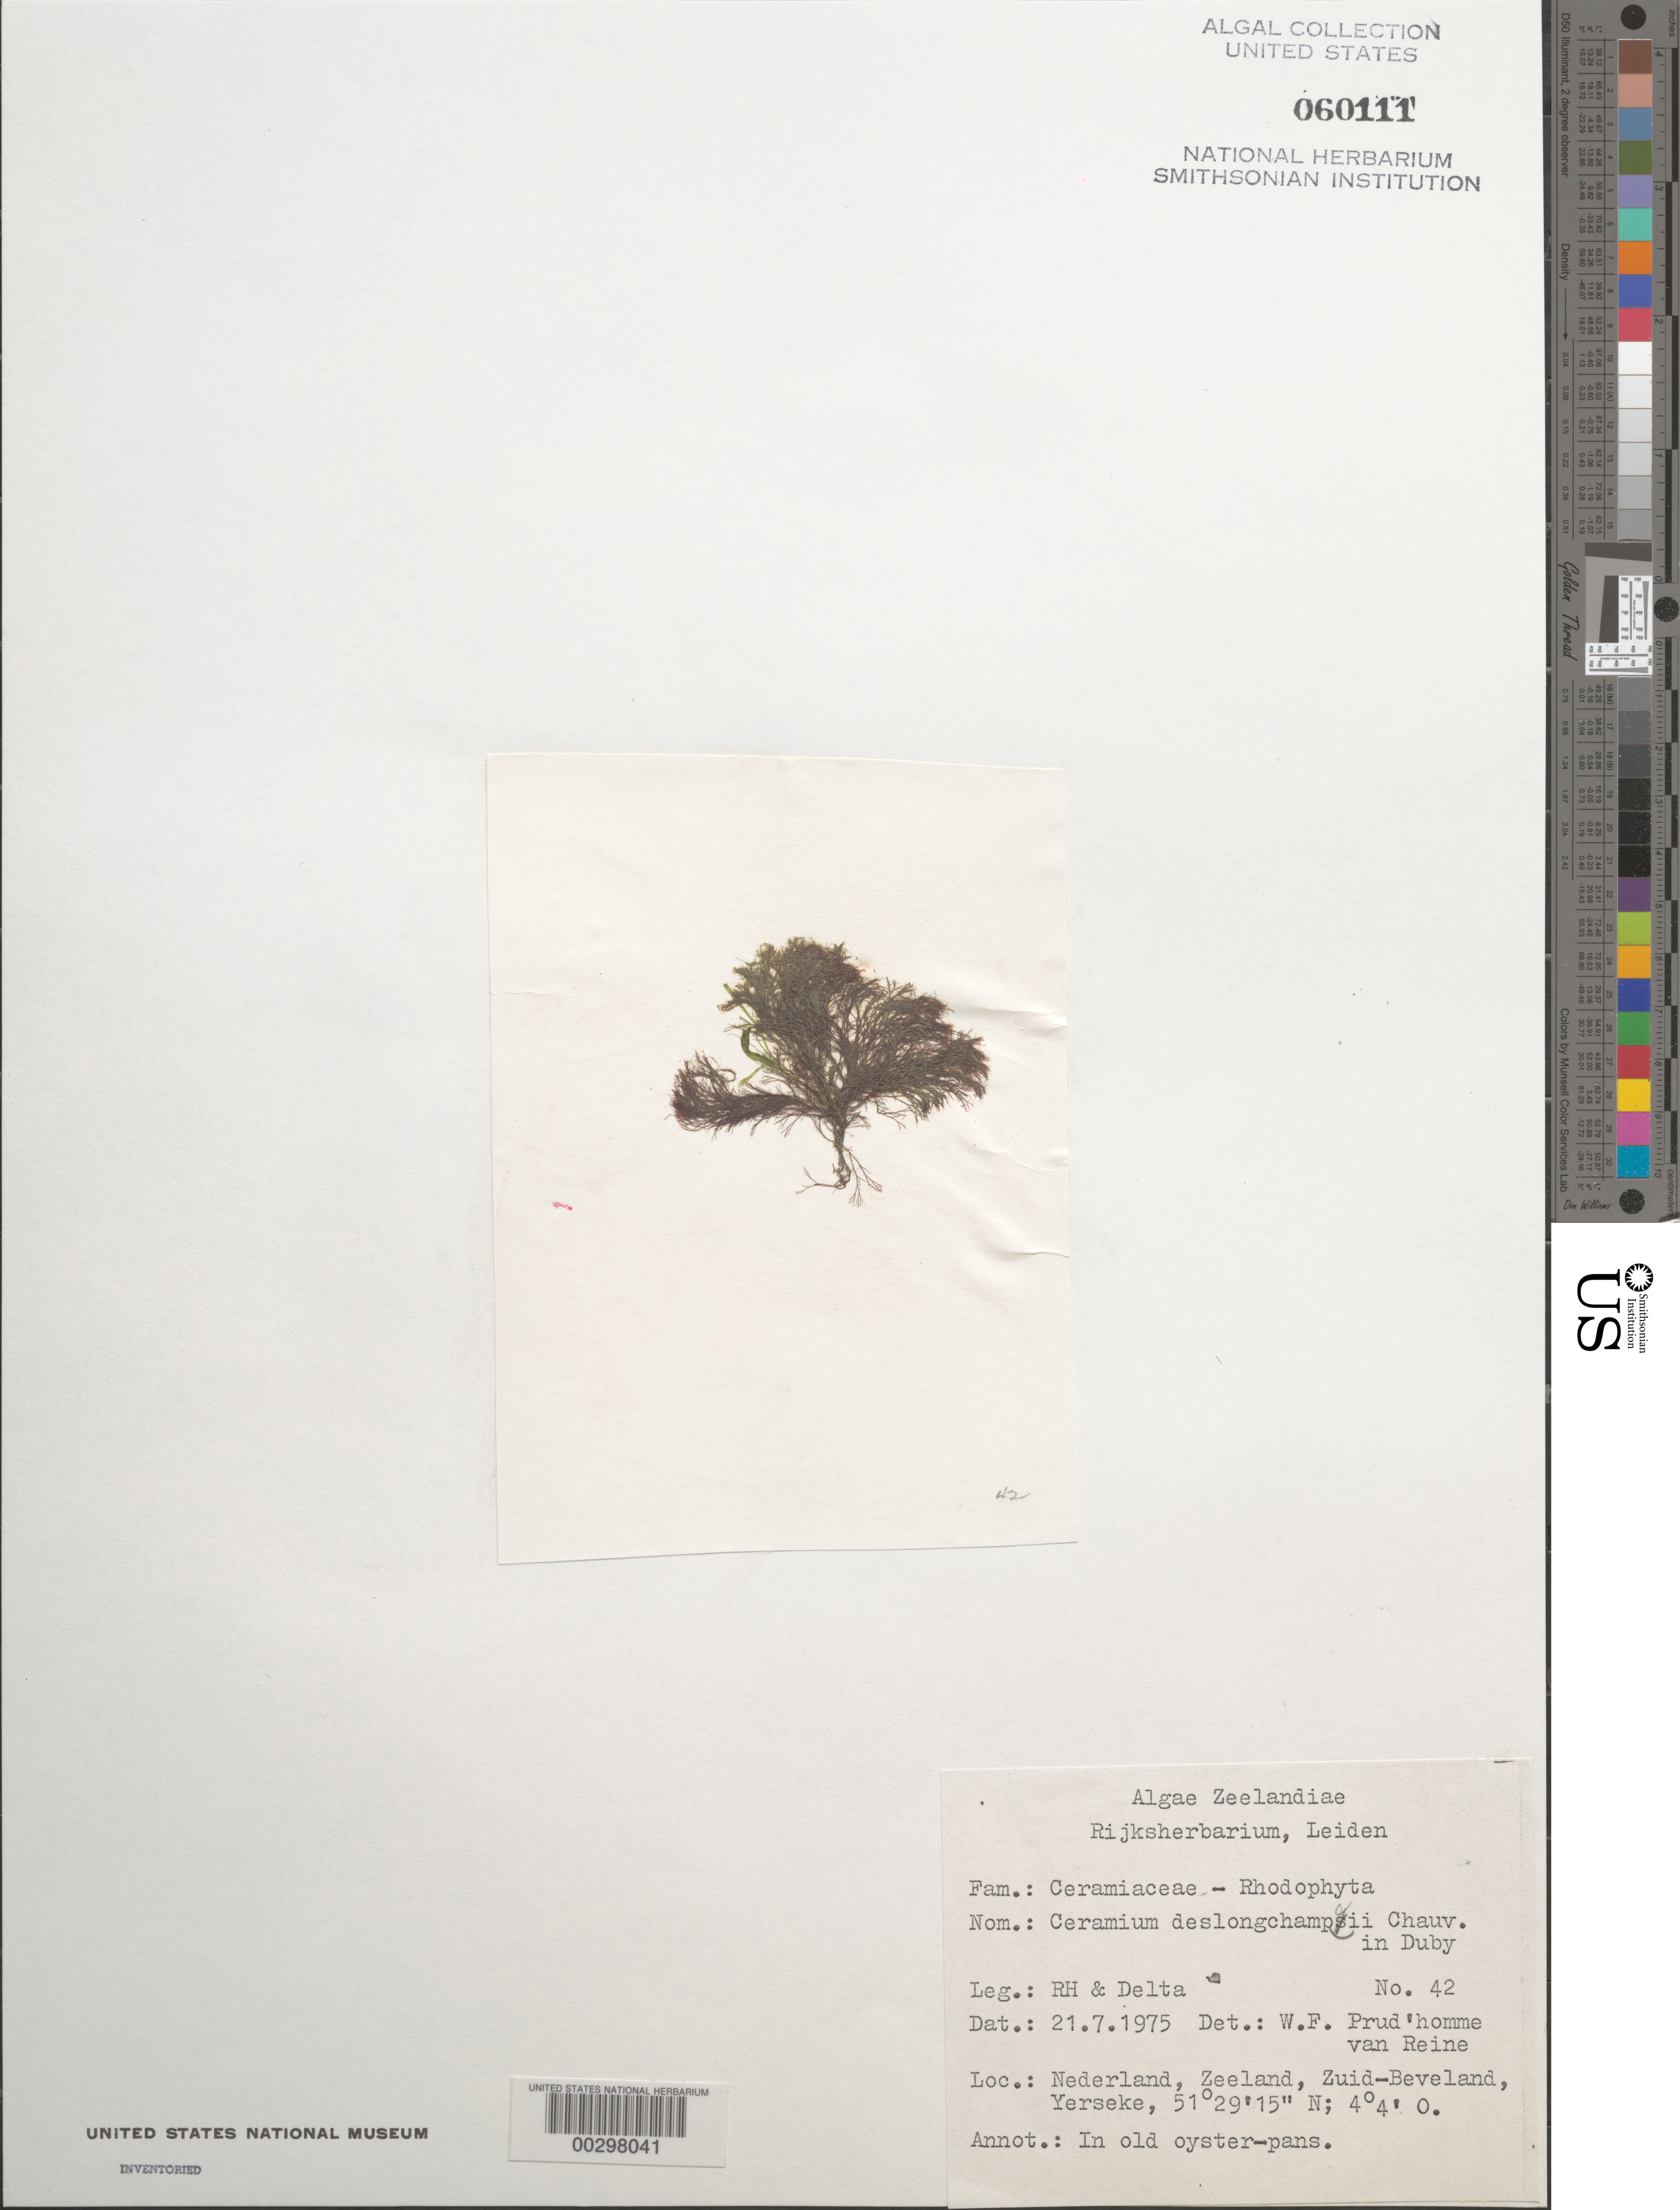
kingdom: Plantae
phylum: Rhodophyta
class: Florideophyceae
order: Ceramiales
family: Ceramiaceae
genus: Ceramium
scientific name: Ceramium deslongchampsii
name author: Chauvin ex Duby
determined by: Prud'homme van Reine, W. F.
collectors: R.H. & Delta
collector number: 42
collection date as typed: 21 Jul 1975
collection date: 1975-07-21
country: Netherlands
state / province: Zeeland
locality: Yerseke, zuid-beveland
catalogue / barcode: US 60111